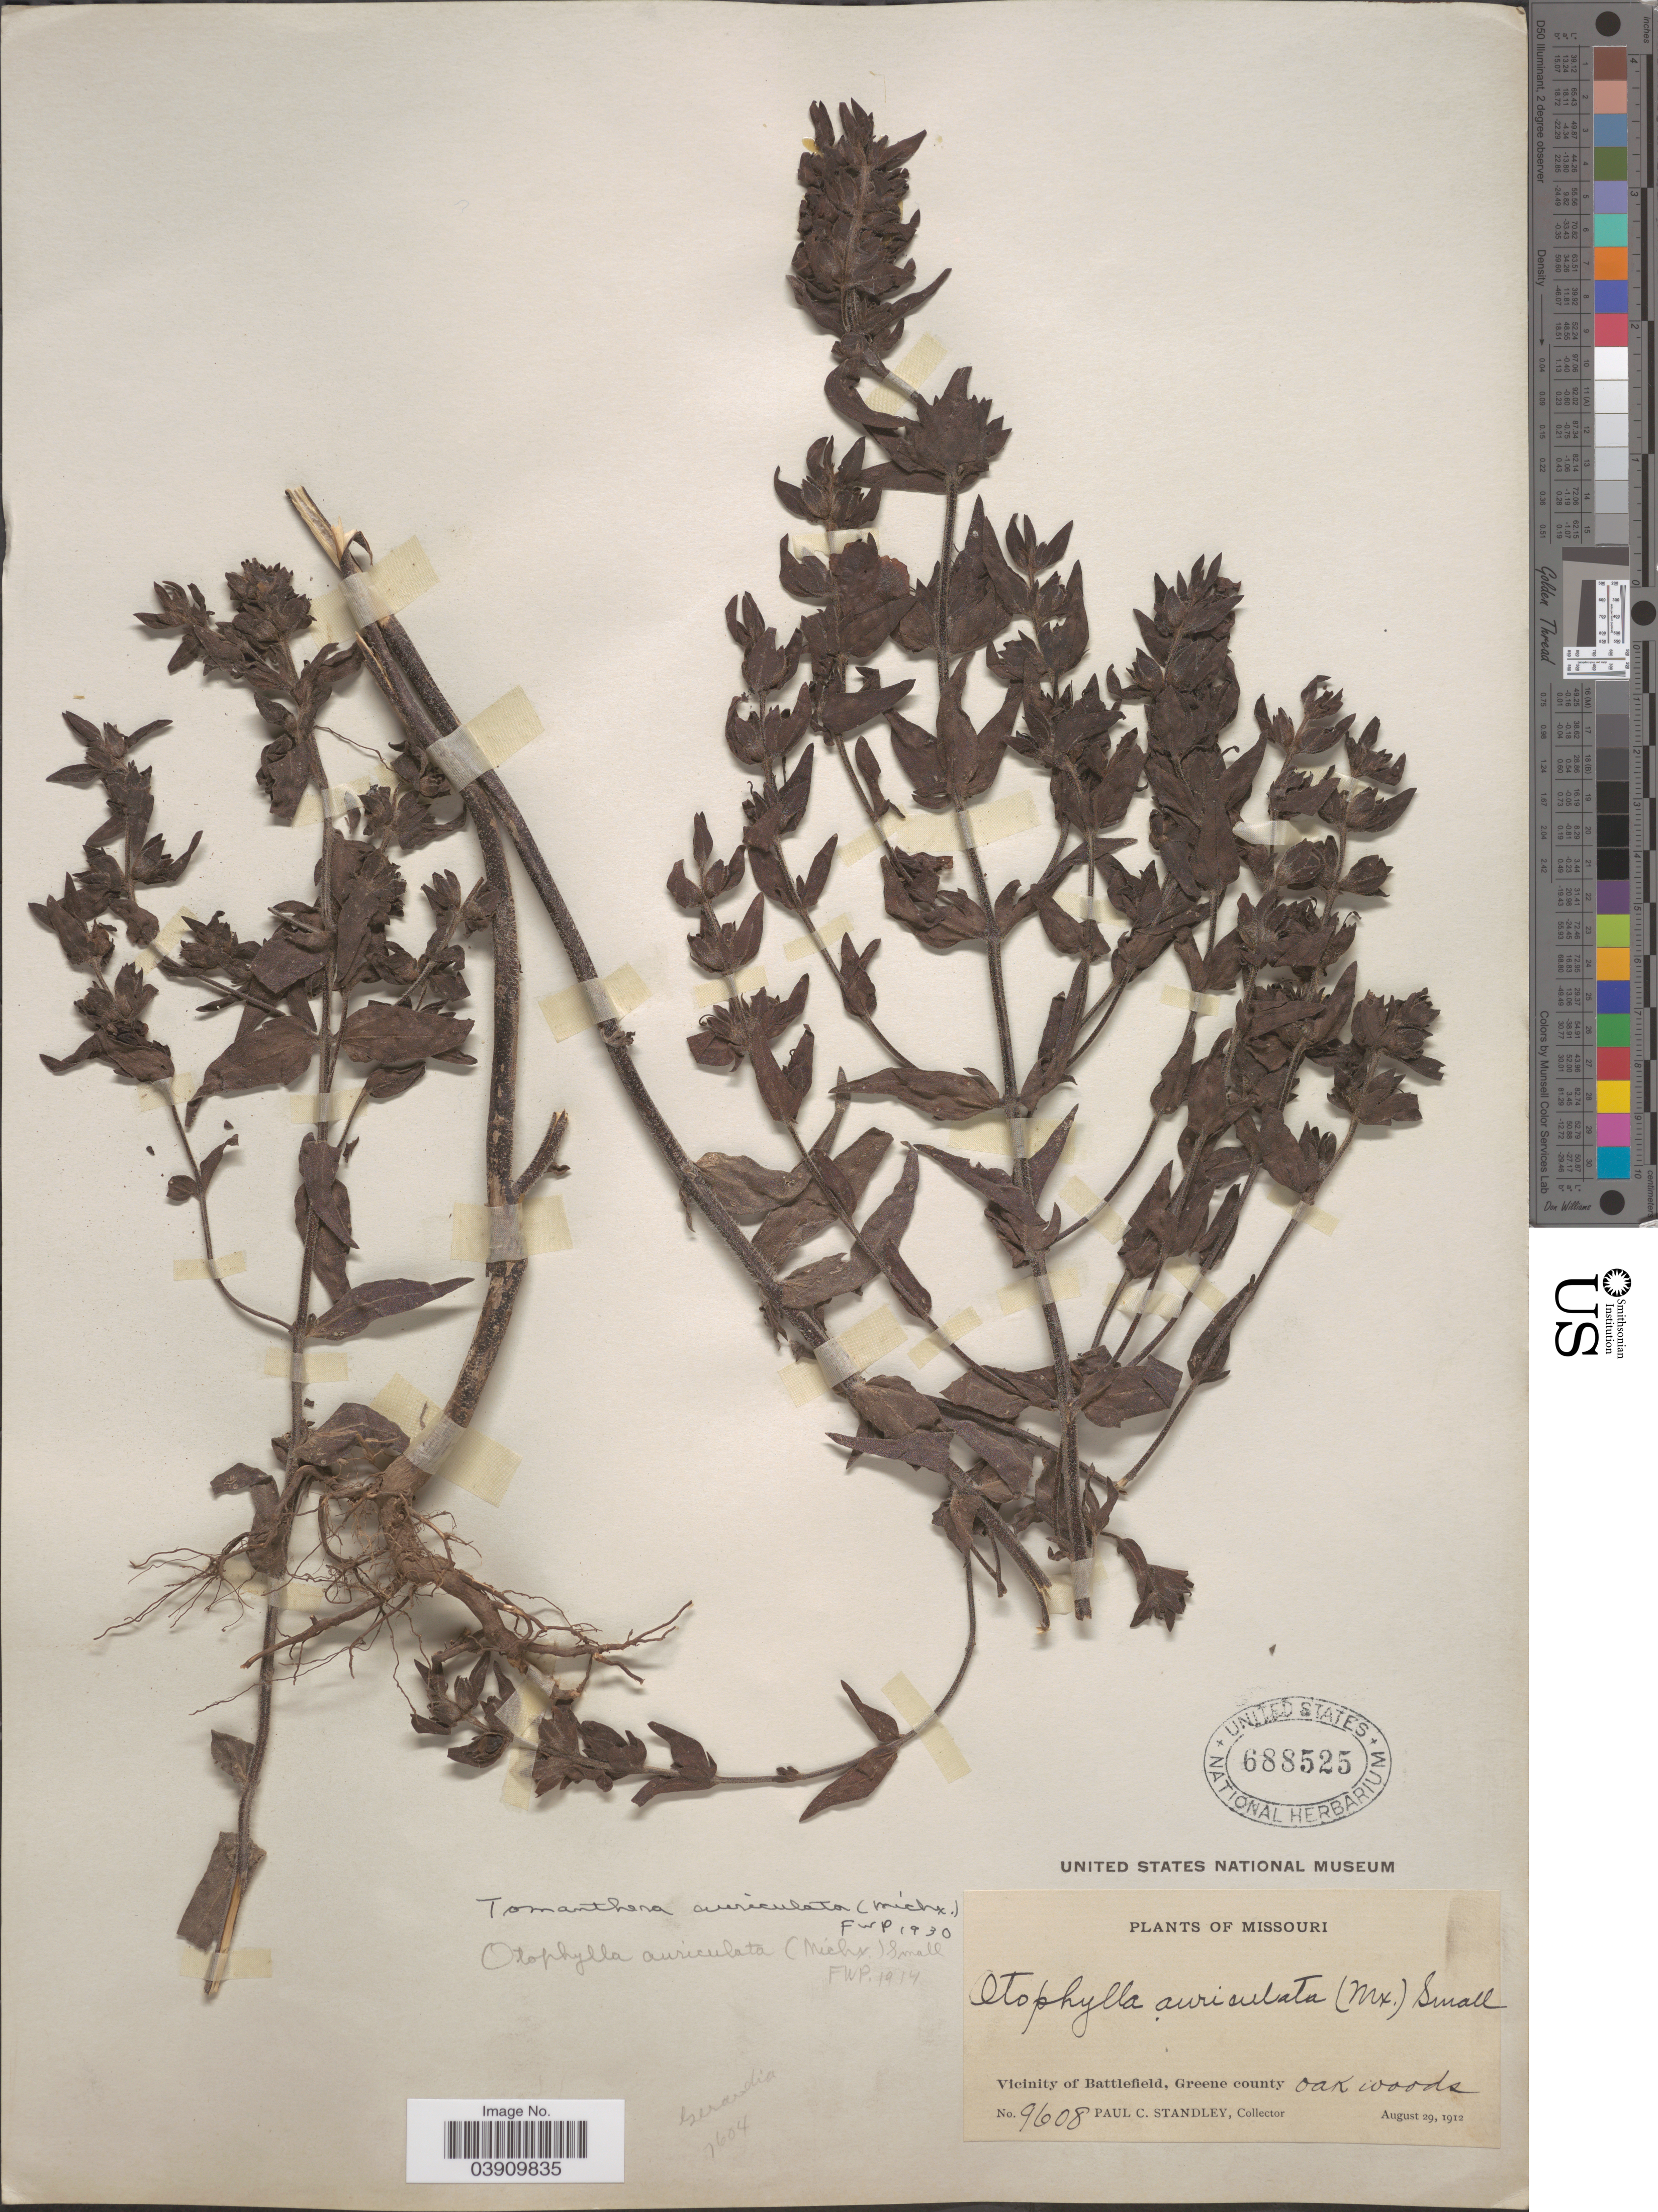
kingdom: Plantae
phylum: Tracheophyta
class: Magnoliopsida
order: Lamiales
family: Orobanchaceae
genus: Tomanthera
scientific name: Tomanthera auriculata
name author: (Michx.) Raf.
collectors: P. C. Standley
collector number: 9608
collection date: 1912-08-29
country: United States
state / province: Missouri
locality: Vicinity of Battlefield, Greene County. Oak woods.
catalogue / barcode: US 688525